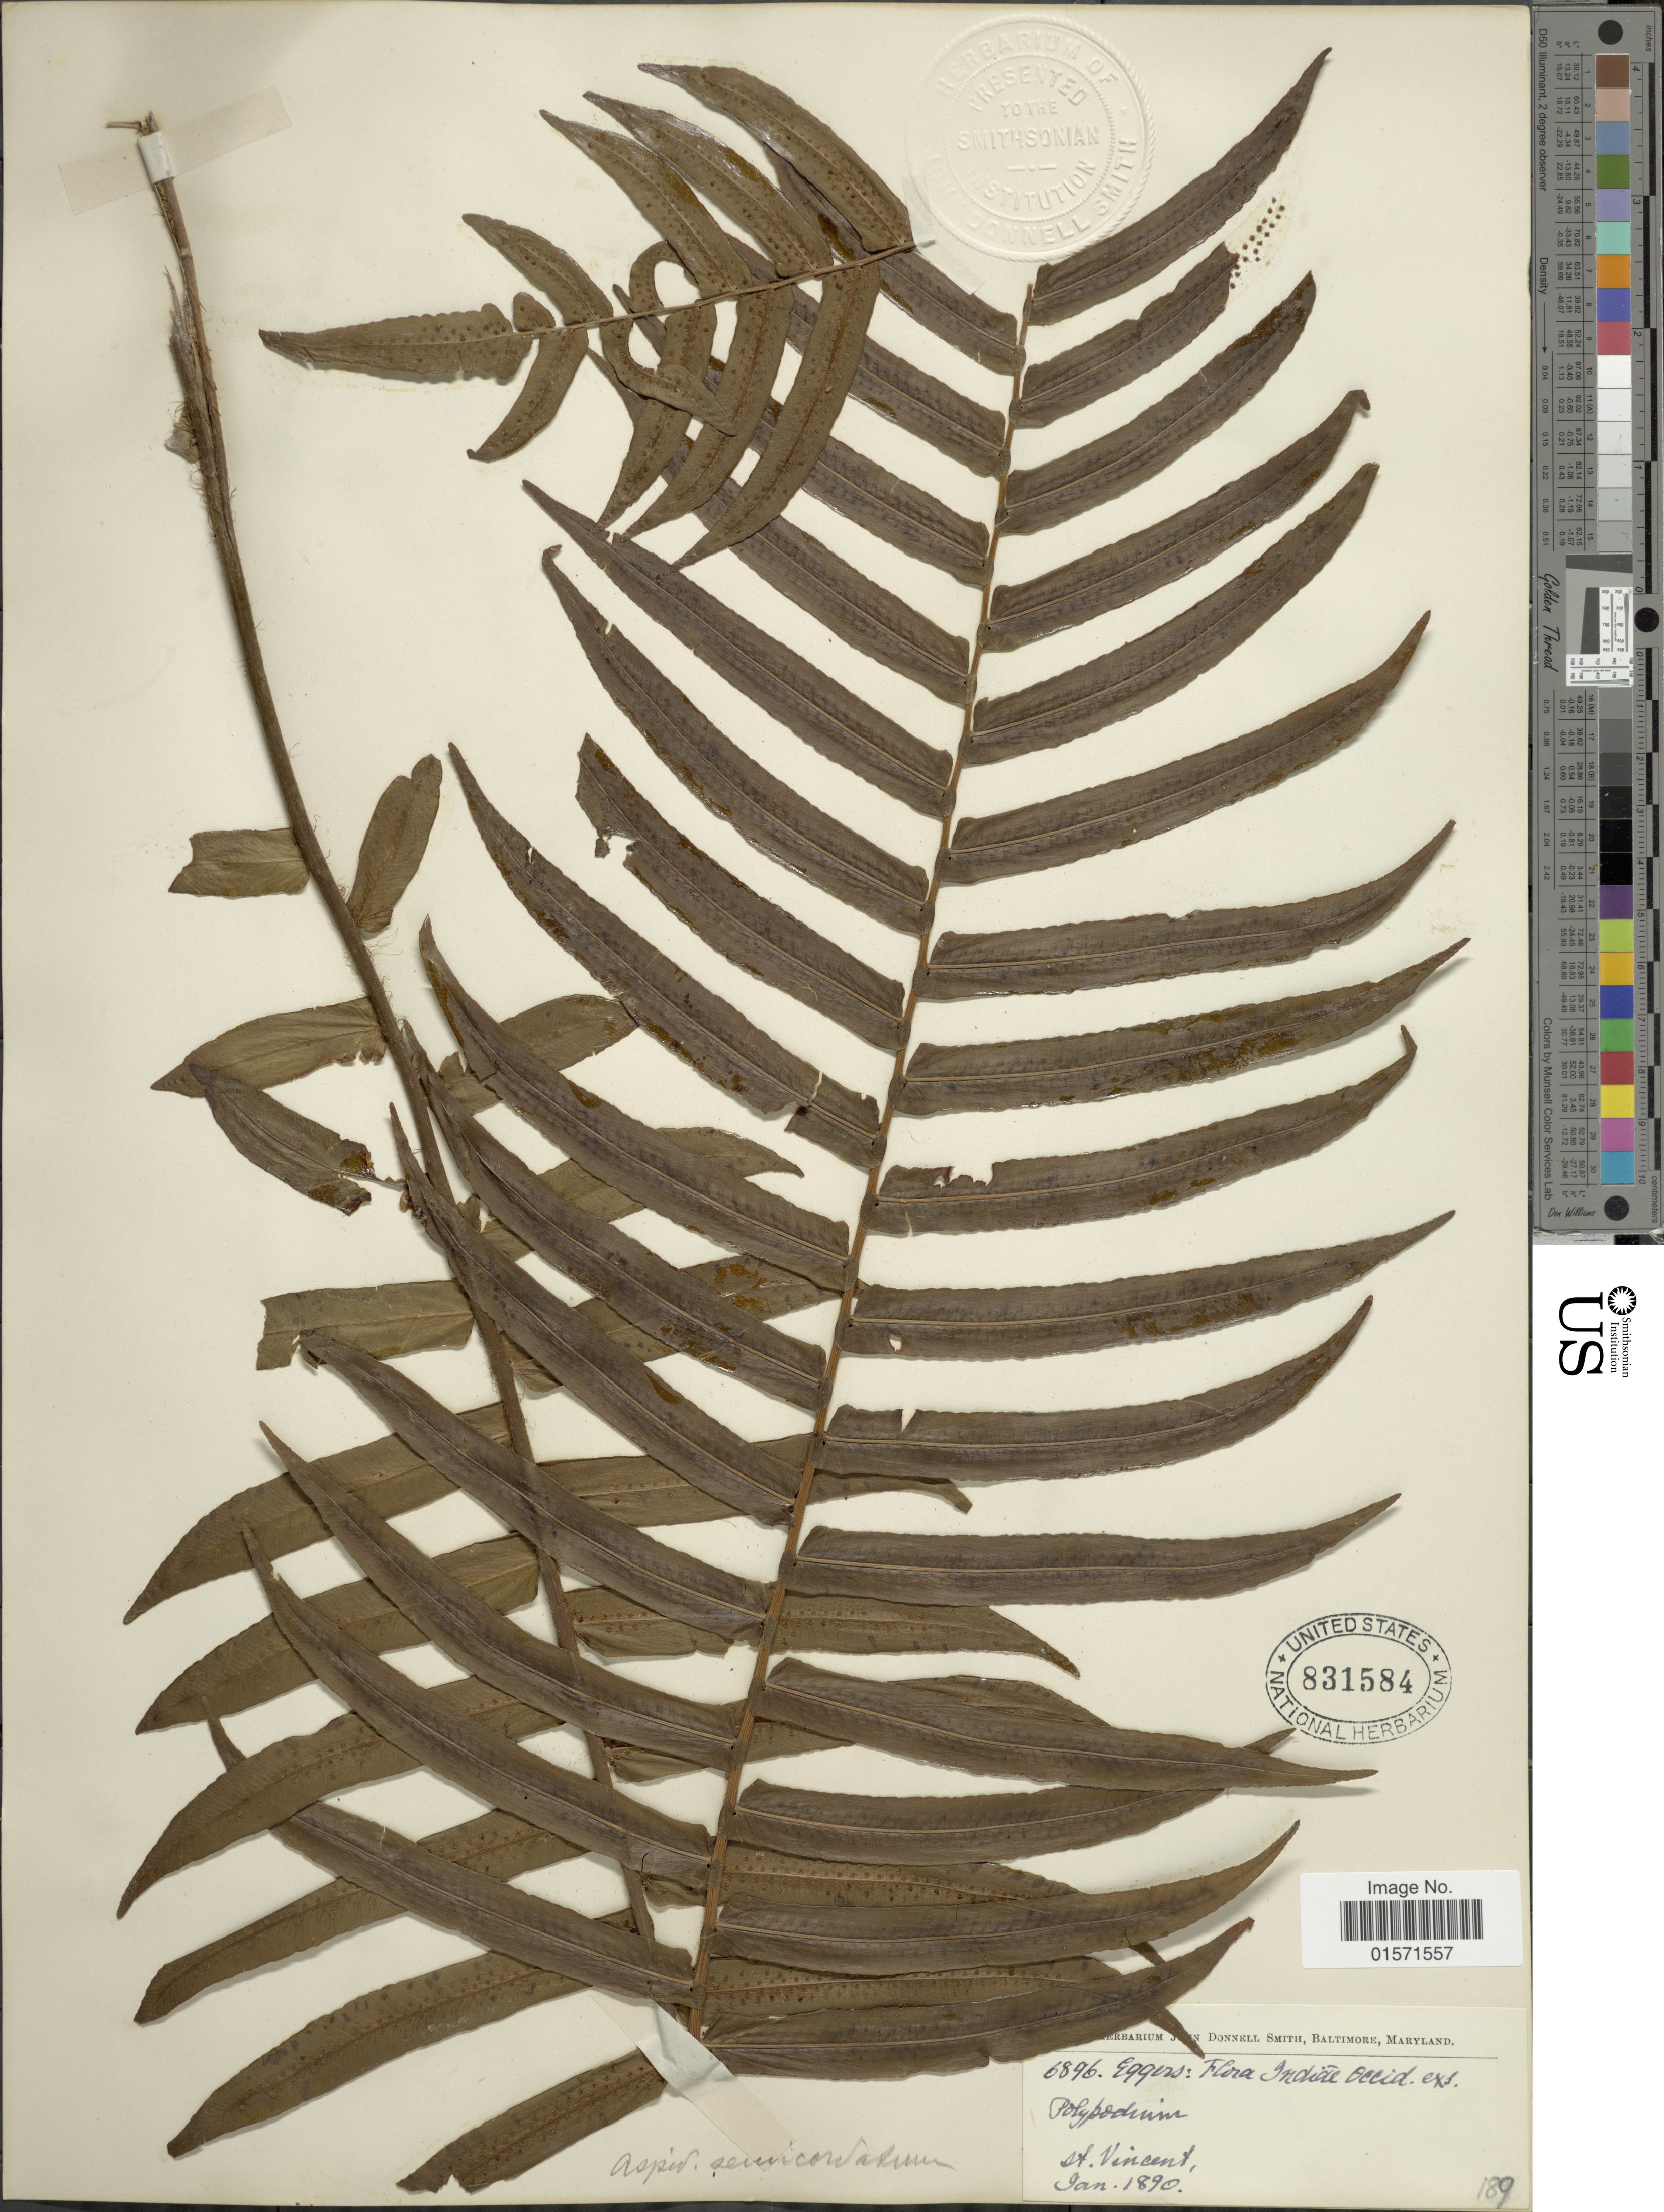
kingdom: Plantae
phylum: Tracheophyta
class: Polypodiopsida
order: Polypodiales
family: Lomariopsidaceae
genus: Cyclopeltis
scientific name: Cyclopeltis semicordata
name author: (Sw.) J. Sm.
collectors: ex Herb. John Donnell Smith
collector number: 6896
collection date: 1890-01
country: St. Vincent - Grenadines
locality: St. Vincents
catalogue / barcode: US 831584